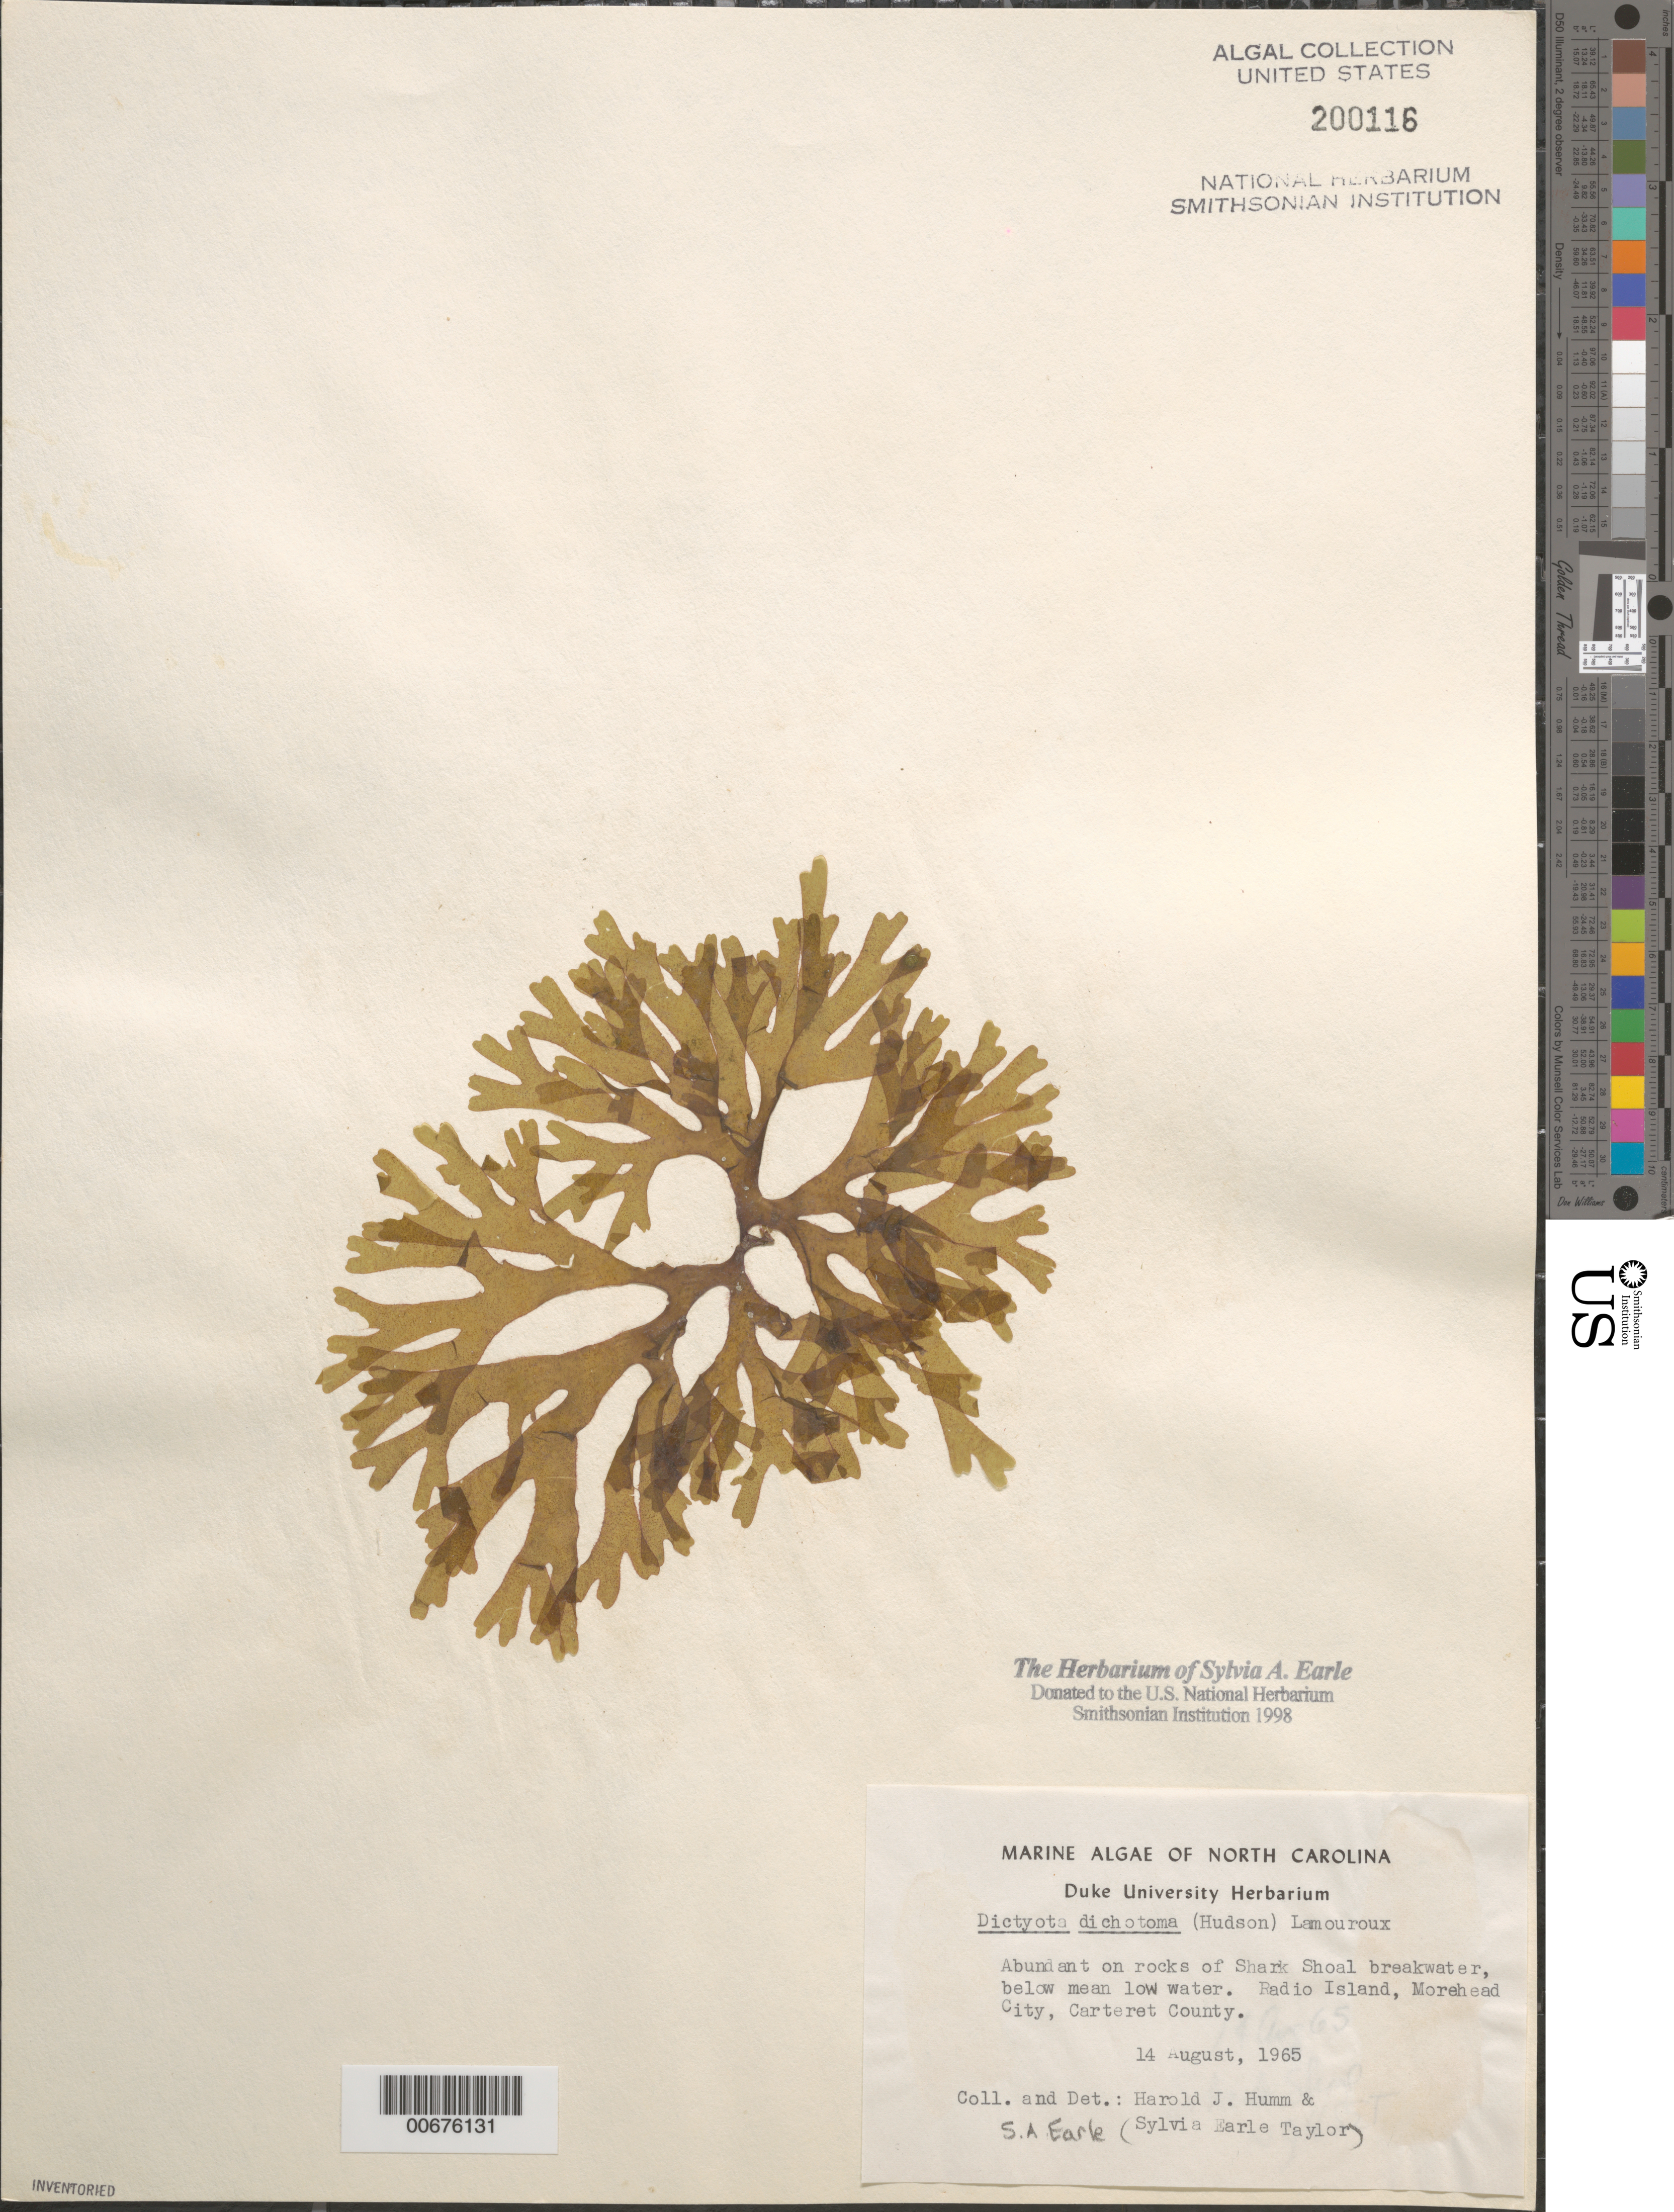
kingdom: Chromista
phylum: Ochrophyta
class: Phaeophyceae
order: Dictyotales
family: Dictyotaceae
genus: Dictyota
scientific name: Dictyota dichotoma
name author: (Huds.) J.V.Lamouroux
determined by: Humm, Harold J.; Earle, S. A.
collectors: H. J. Humm & S. A. Earle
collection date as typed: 14 Aug 1965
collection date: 1965-08-14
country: United States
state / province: North Carolina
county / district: Carteret County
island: Radio Island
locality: Shark Shoal breakwater, Morehead City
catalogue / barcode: US 200116